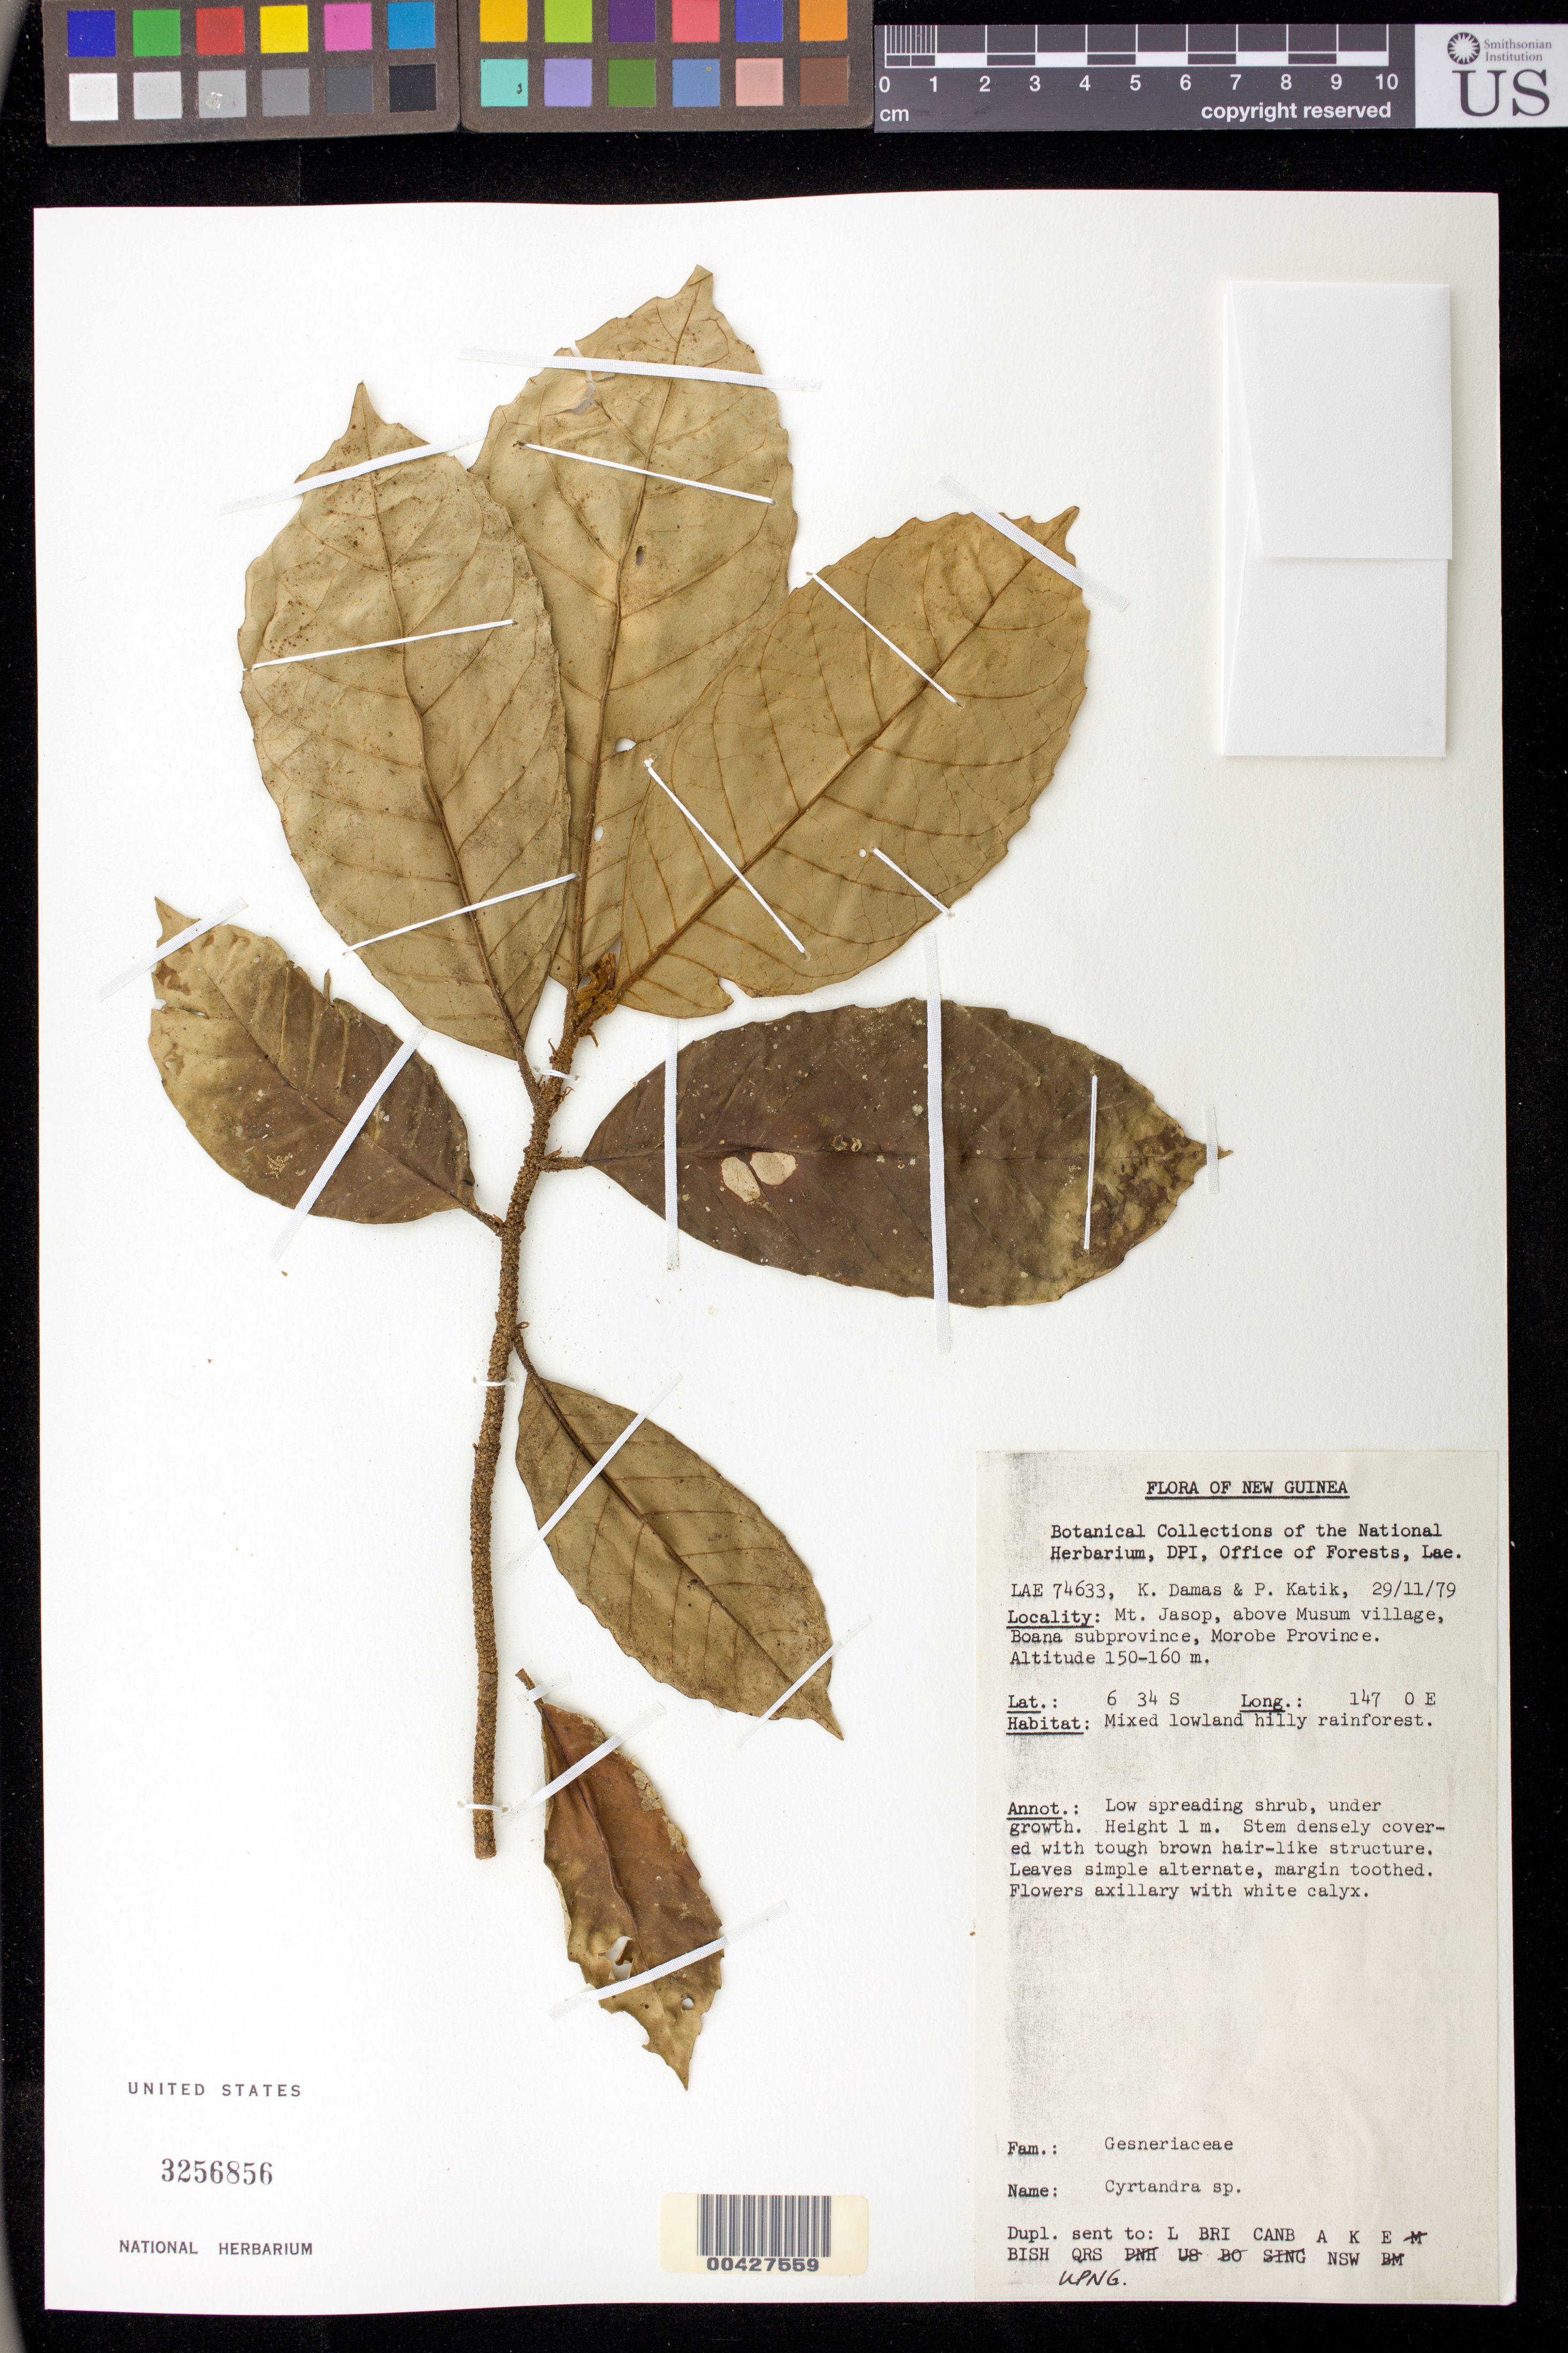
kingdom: Plantae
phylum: Tracheophyta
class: Magnoliopsida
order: Lamiales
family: Gesneriaceae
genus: Cyrtandra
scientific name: Cyrtandra sp.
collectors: K. Damas & P. Katik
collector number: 74633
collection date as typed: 29 Nov 1979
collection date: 1979-11-29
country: Papua New Guinea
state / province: Morobe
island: New Guinea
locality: Morobe, mt josop, musum village, boana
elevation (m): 150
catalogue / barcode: US 3256856